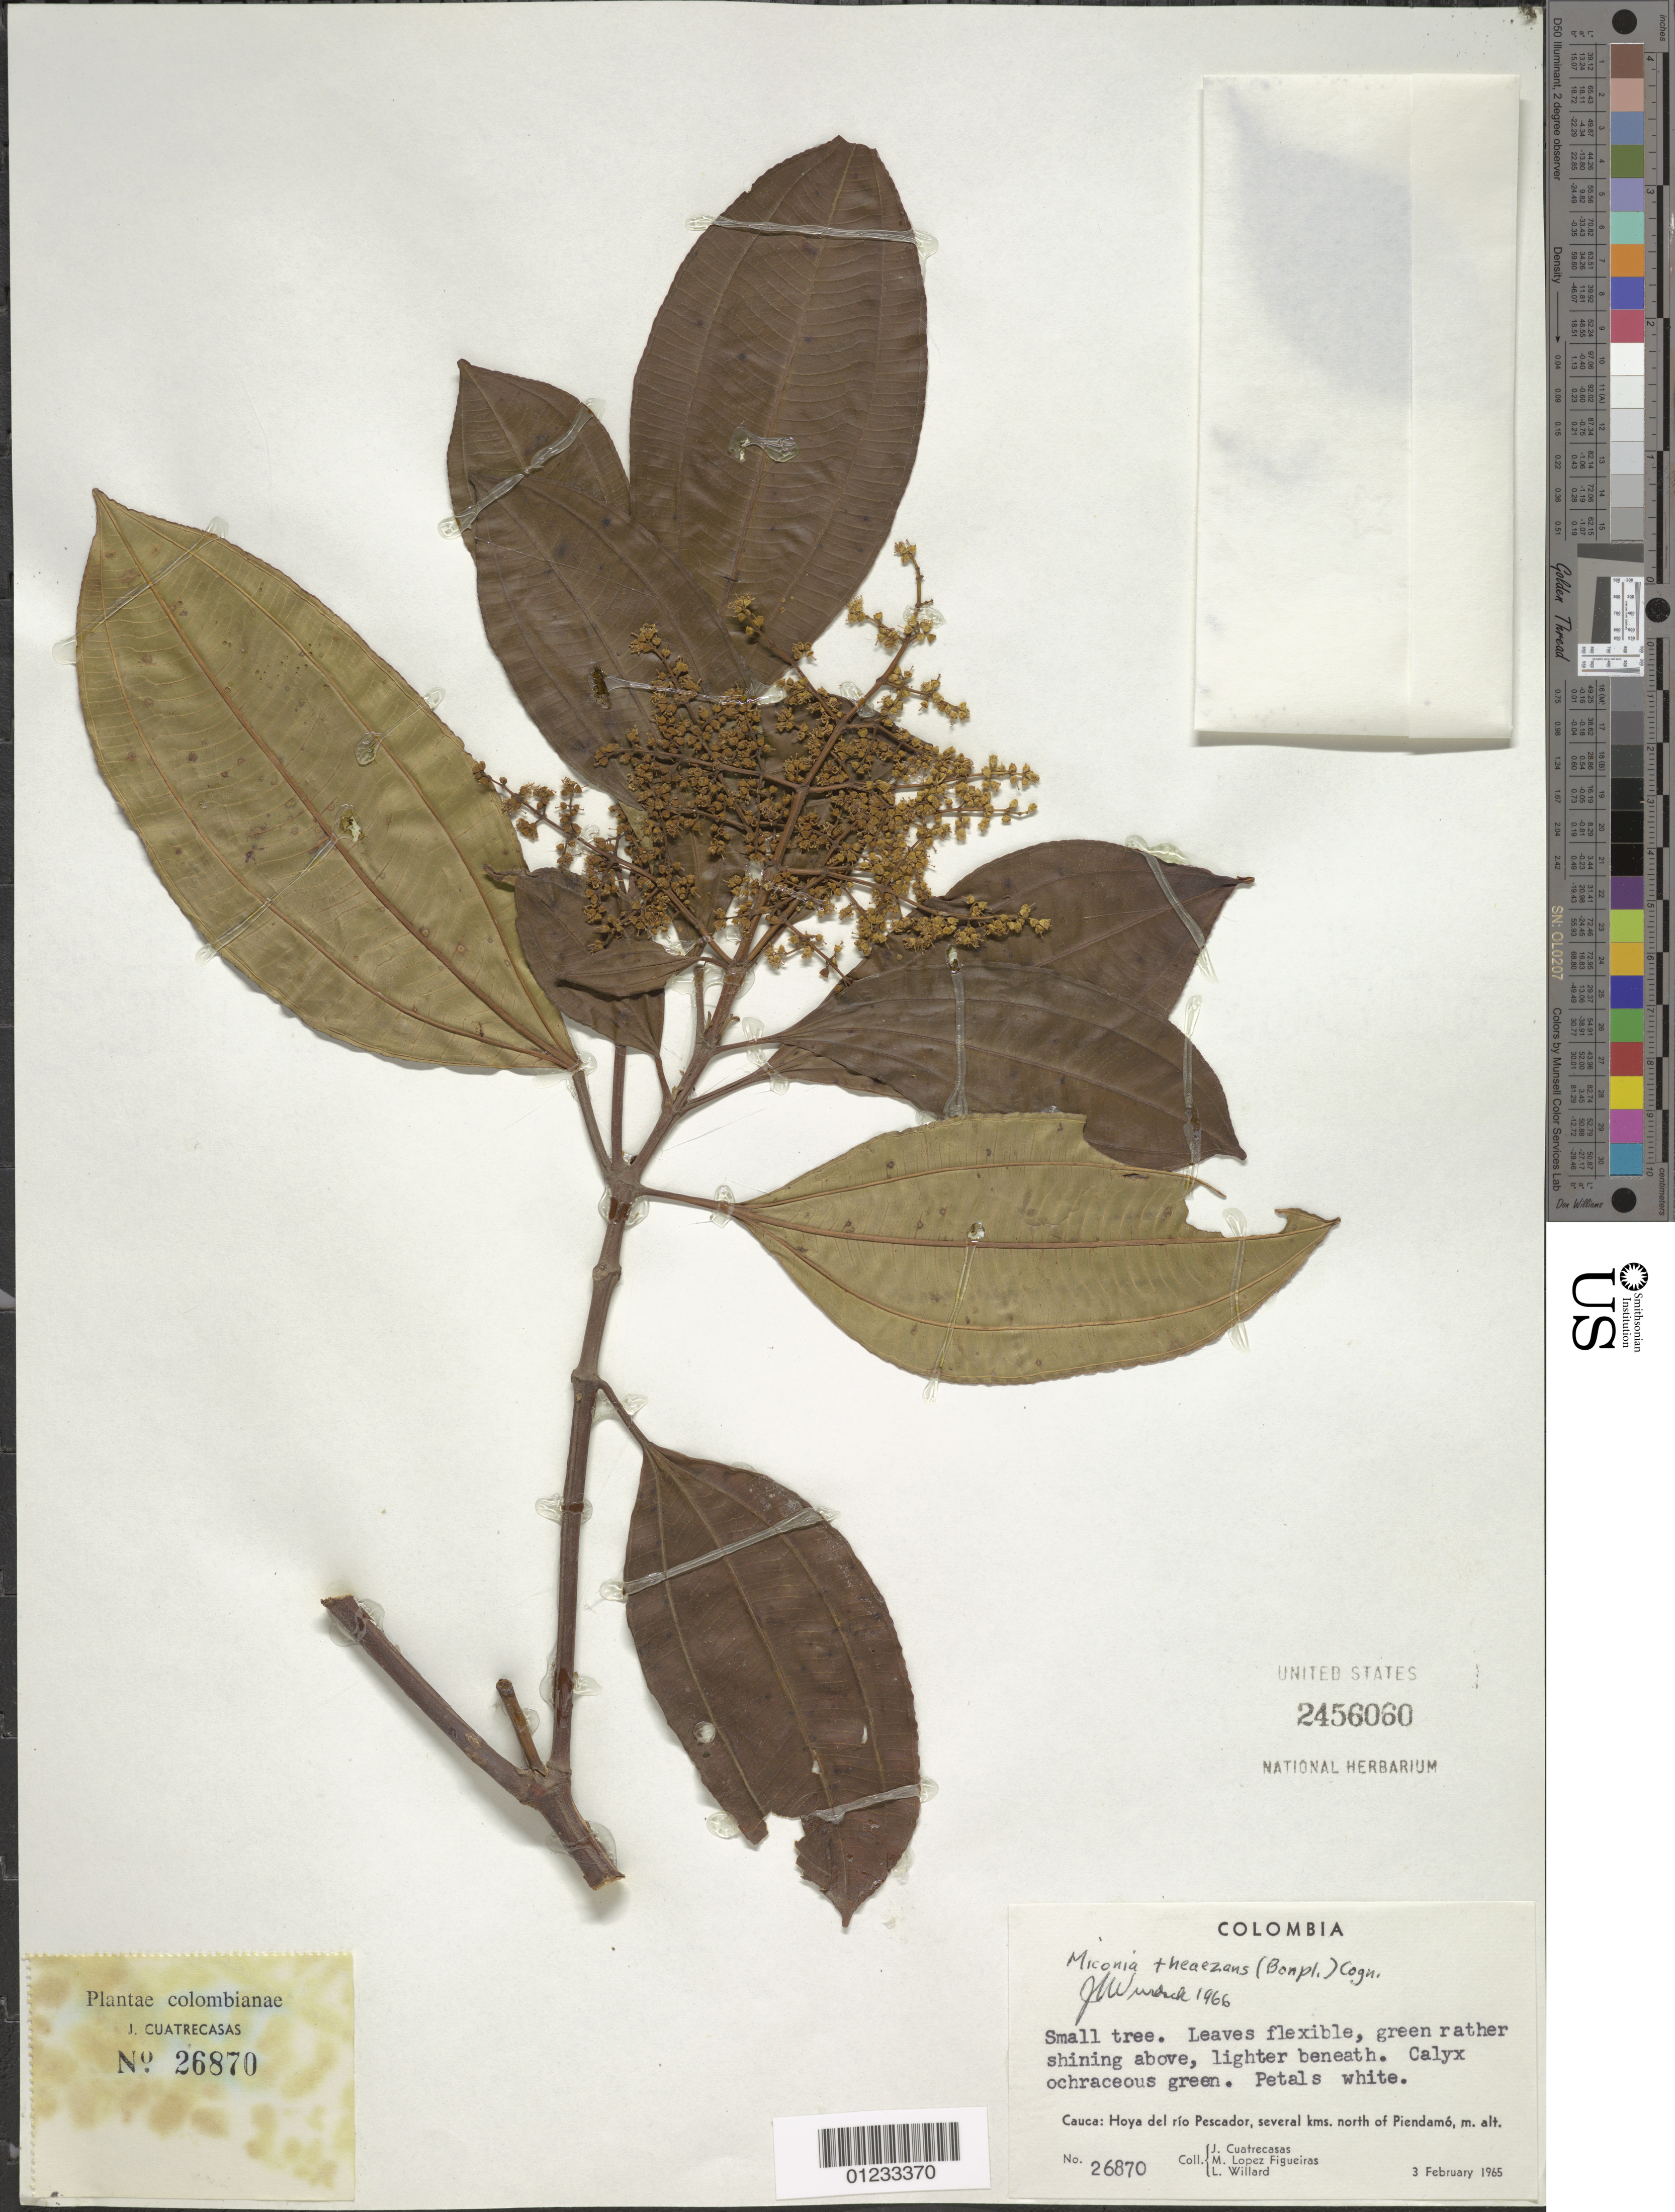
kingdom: Plantae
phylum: Tracheophyta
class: Magnoliopsida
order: Myrtales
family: Melastomataceae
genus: Miconia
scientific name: Miconia theizans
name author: (Bonpl.) Cogn.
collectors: J. Cuatrecasas, M. López Figueiras & L. Willard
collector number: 26870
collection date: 1965-02-03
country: Colombia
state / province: Cauca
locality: Hoya del rio Pescador, several kms. north of Piendamo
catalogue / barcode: US 2456060